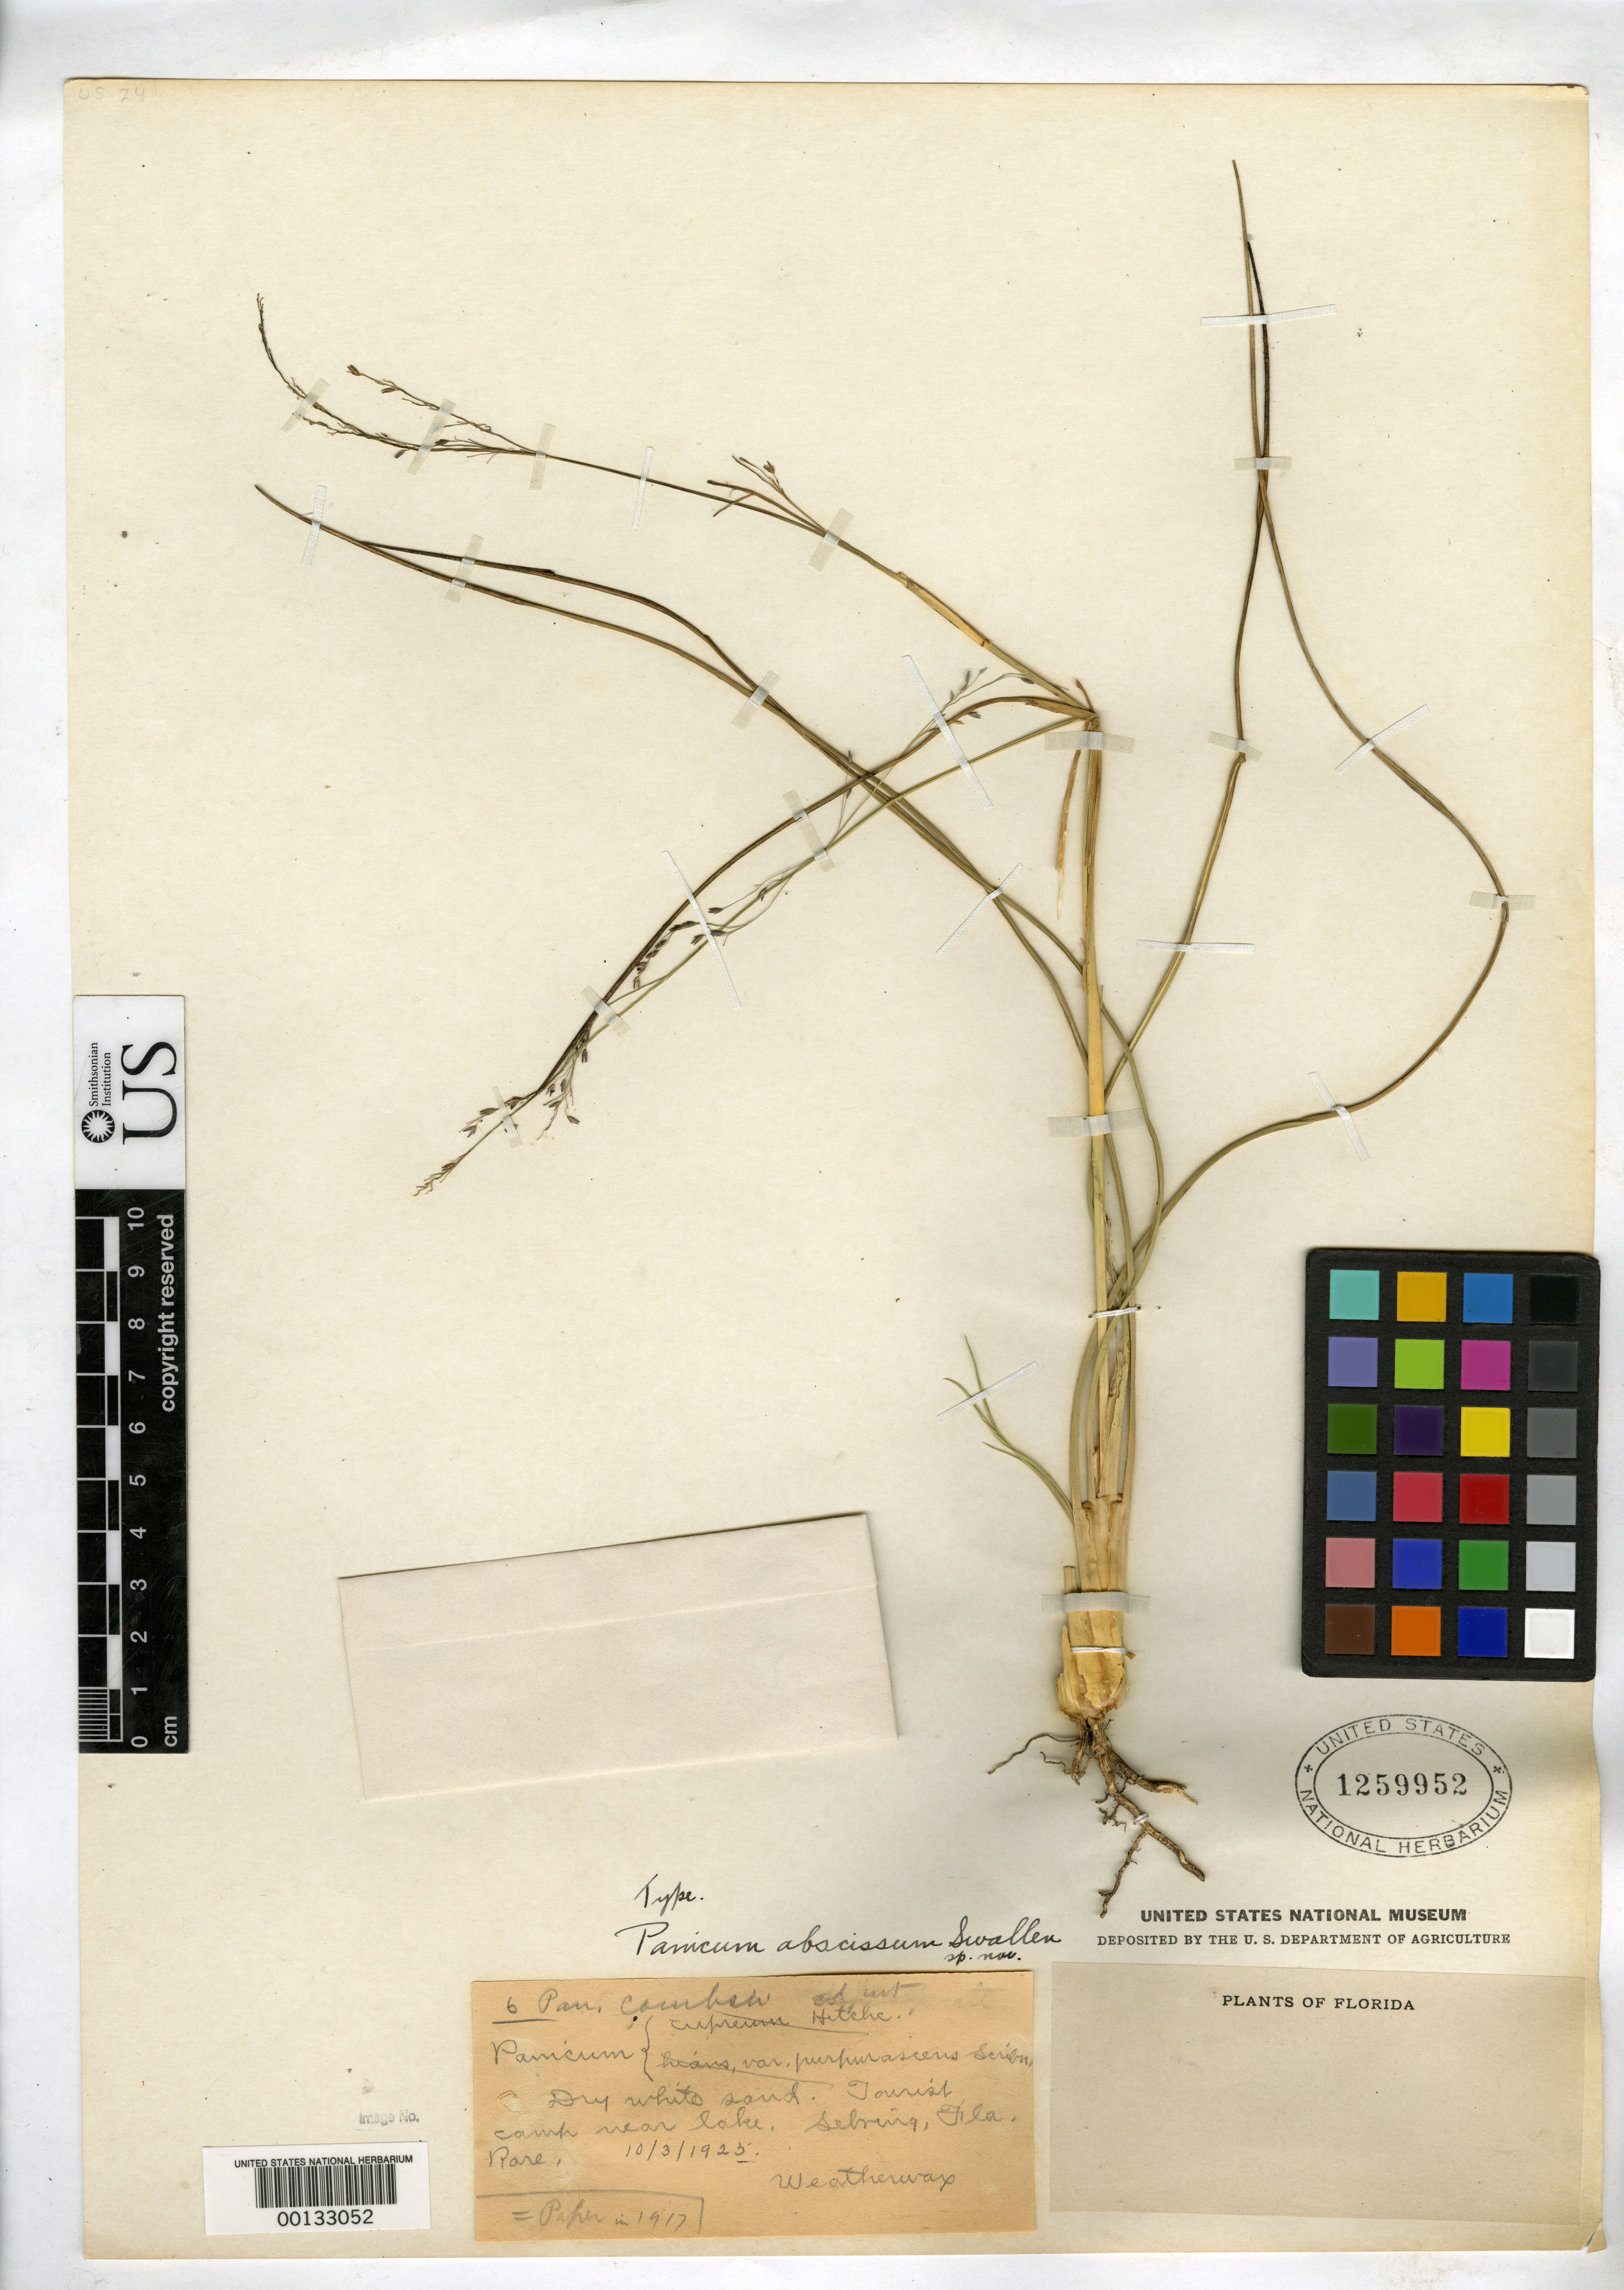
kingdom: Plantae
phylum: Tracheophyta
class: Liliopsida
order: Poales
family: Poaceae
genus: Panicum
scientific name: Panicum abscissum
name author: Swallen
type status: Holotype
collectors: P. Weatherwax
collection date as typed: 03 Oct 1925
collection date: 1925-10-03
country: United States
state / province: Florida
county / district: Highlands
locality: Sebring.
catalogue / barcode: US 1259952